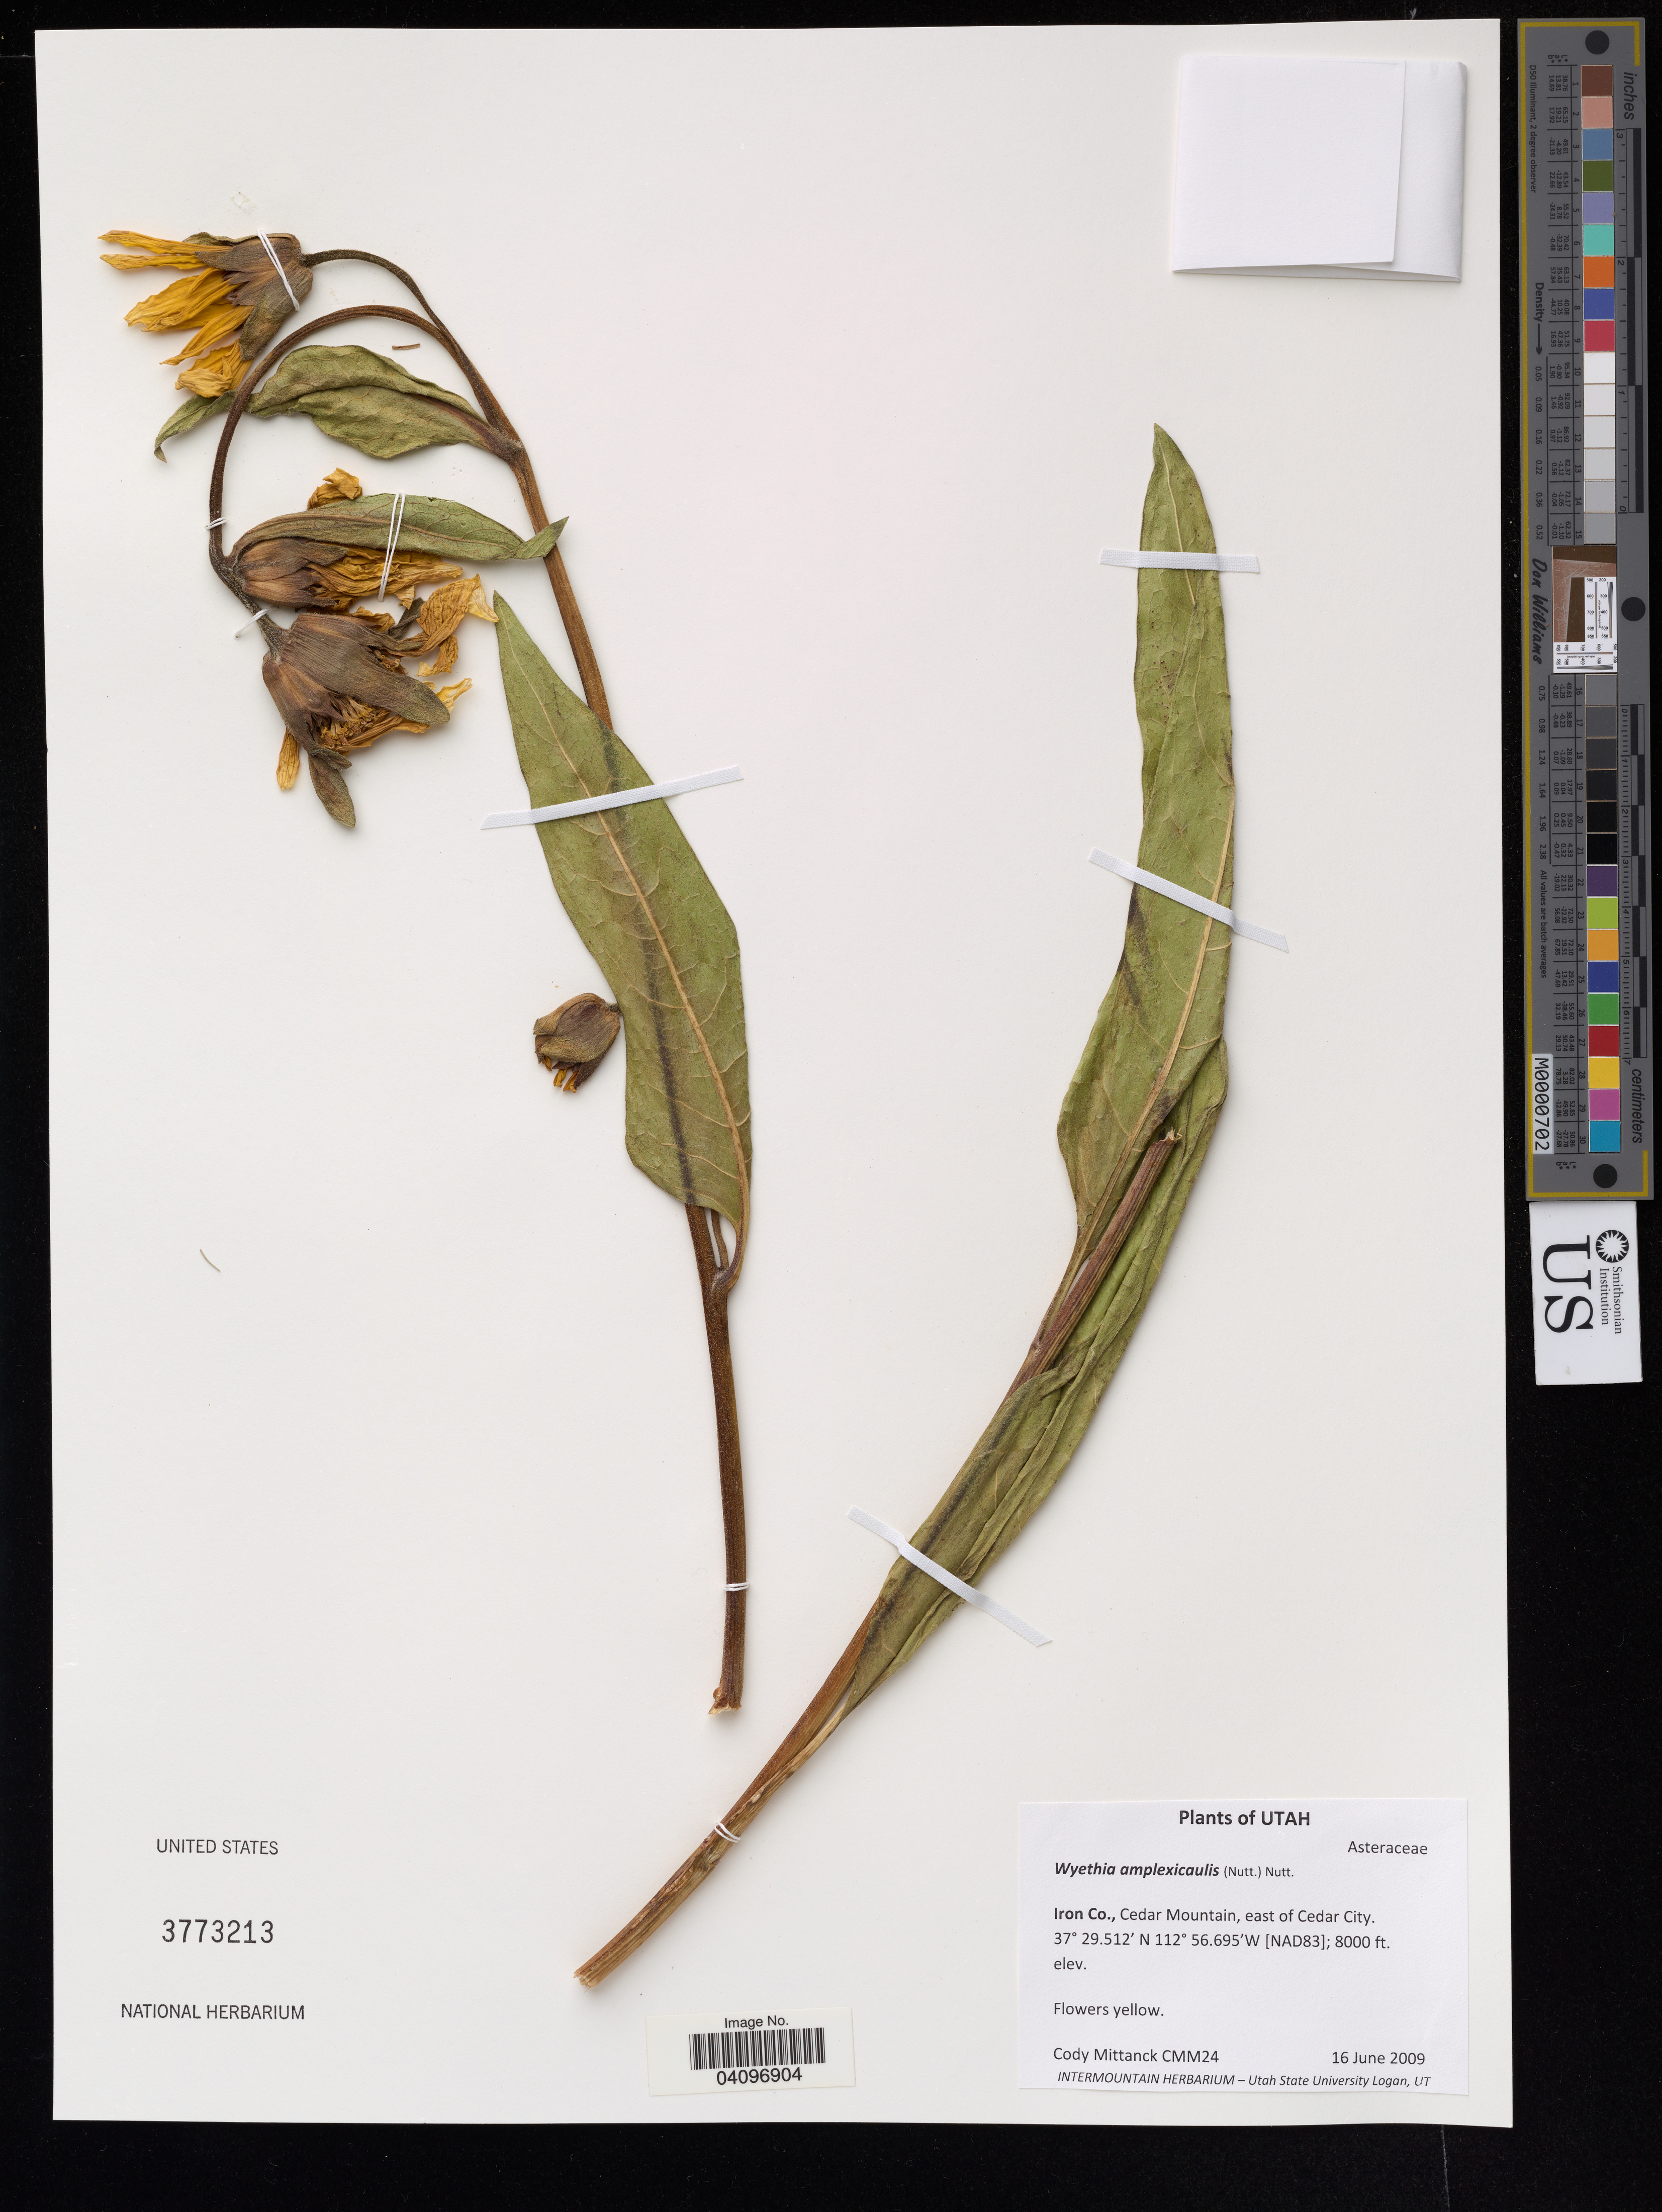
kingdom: Plantae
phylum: Tracheophyta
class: Magnoliopsida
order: Asterales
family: Asteraceae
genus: Wyethia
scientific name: Wyethia amplexicaulis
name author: Nutt.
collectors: C. Mittanck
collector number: CMM24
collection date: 2009-06-16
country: United States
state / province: Utah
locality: Iron Co., Cedar Mountain, east of Cedar City.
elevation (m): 2438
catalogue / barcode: US 3773213